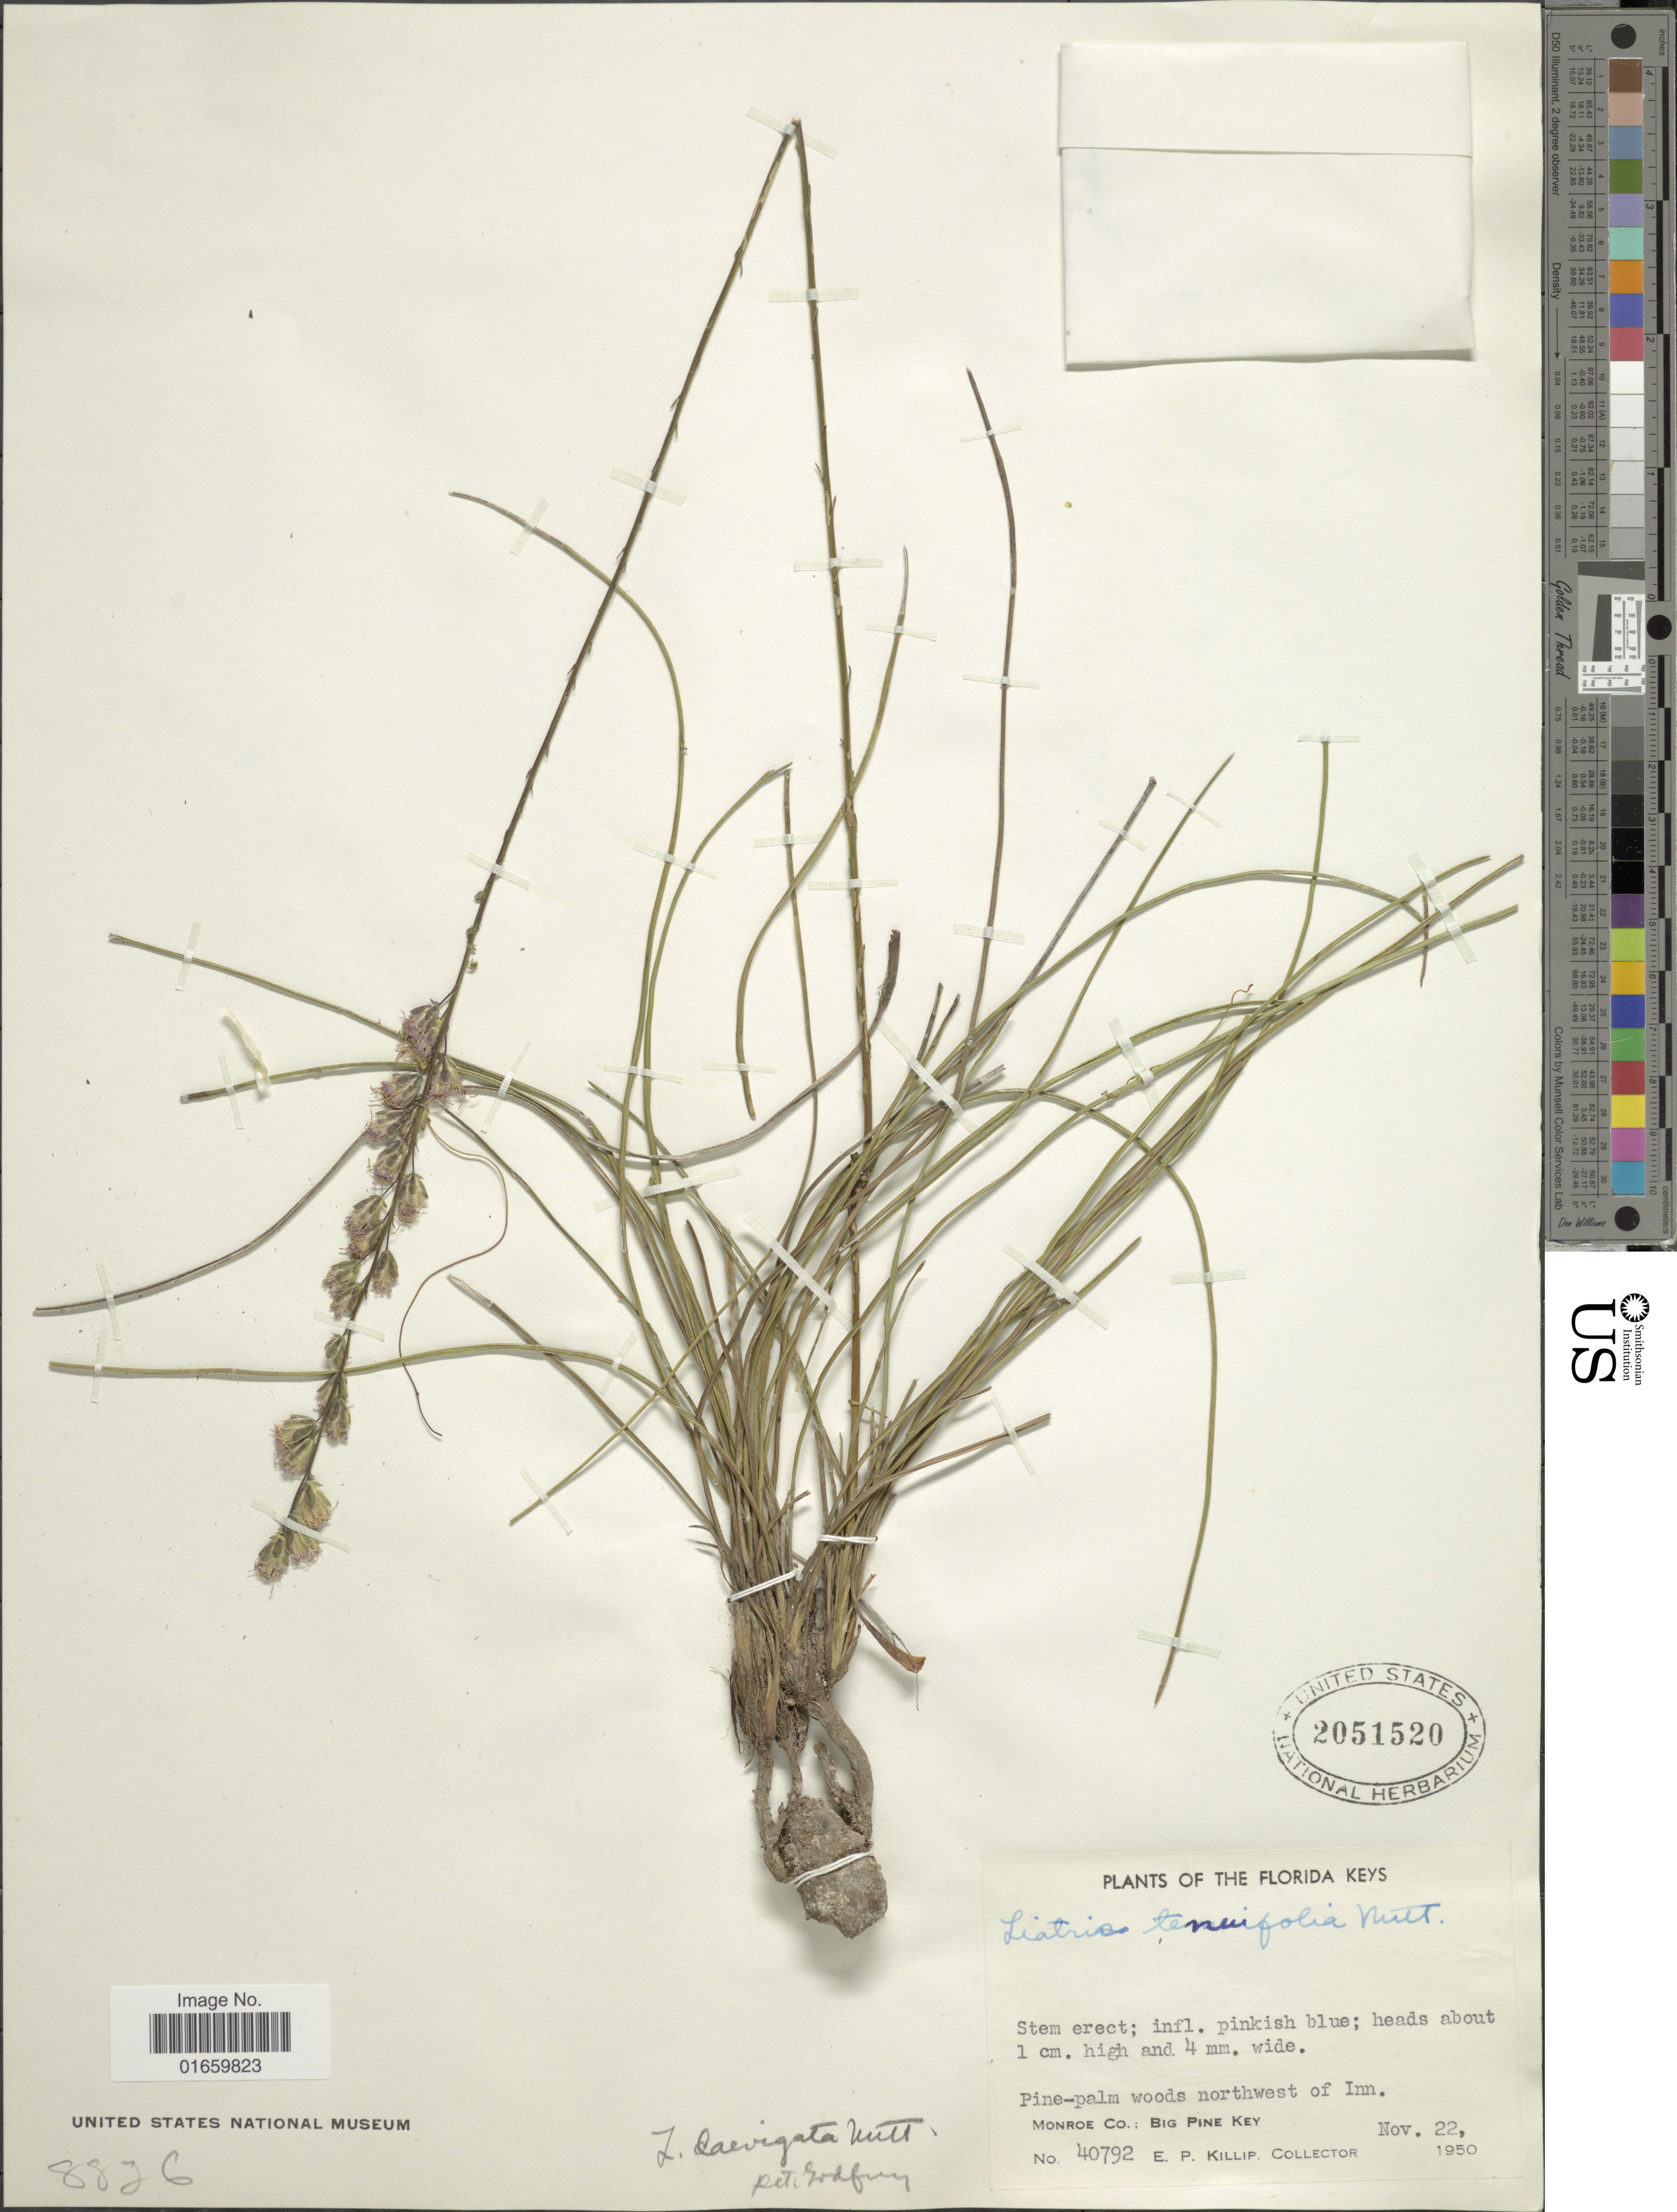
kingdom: Plantae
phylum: Tracheophyta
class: Magnoliopsida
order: Asterales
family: Asteraceae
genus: Liatris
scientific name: Liatris tenuifolia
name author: Nutt.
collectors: E. P. Killip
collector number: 40792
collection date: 1950-11-22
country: United States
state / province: Florida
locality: Florida Keys, Pine-palm woods northwest of Inn, Monroe Co.: Big Pine Key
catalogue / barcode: US 2051520